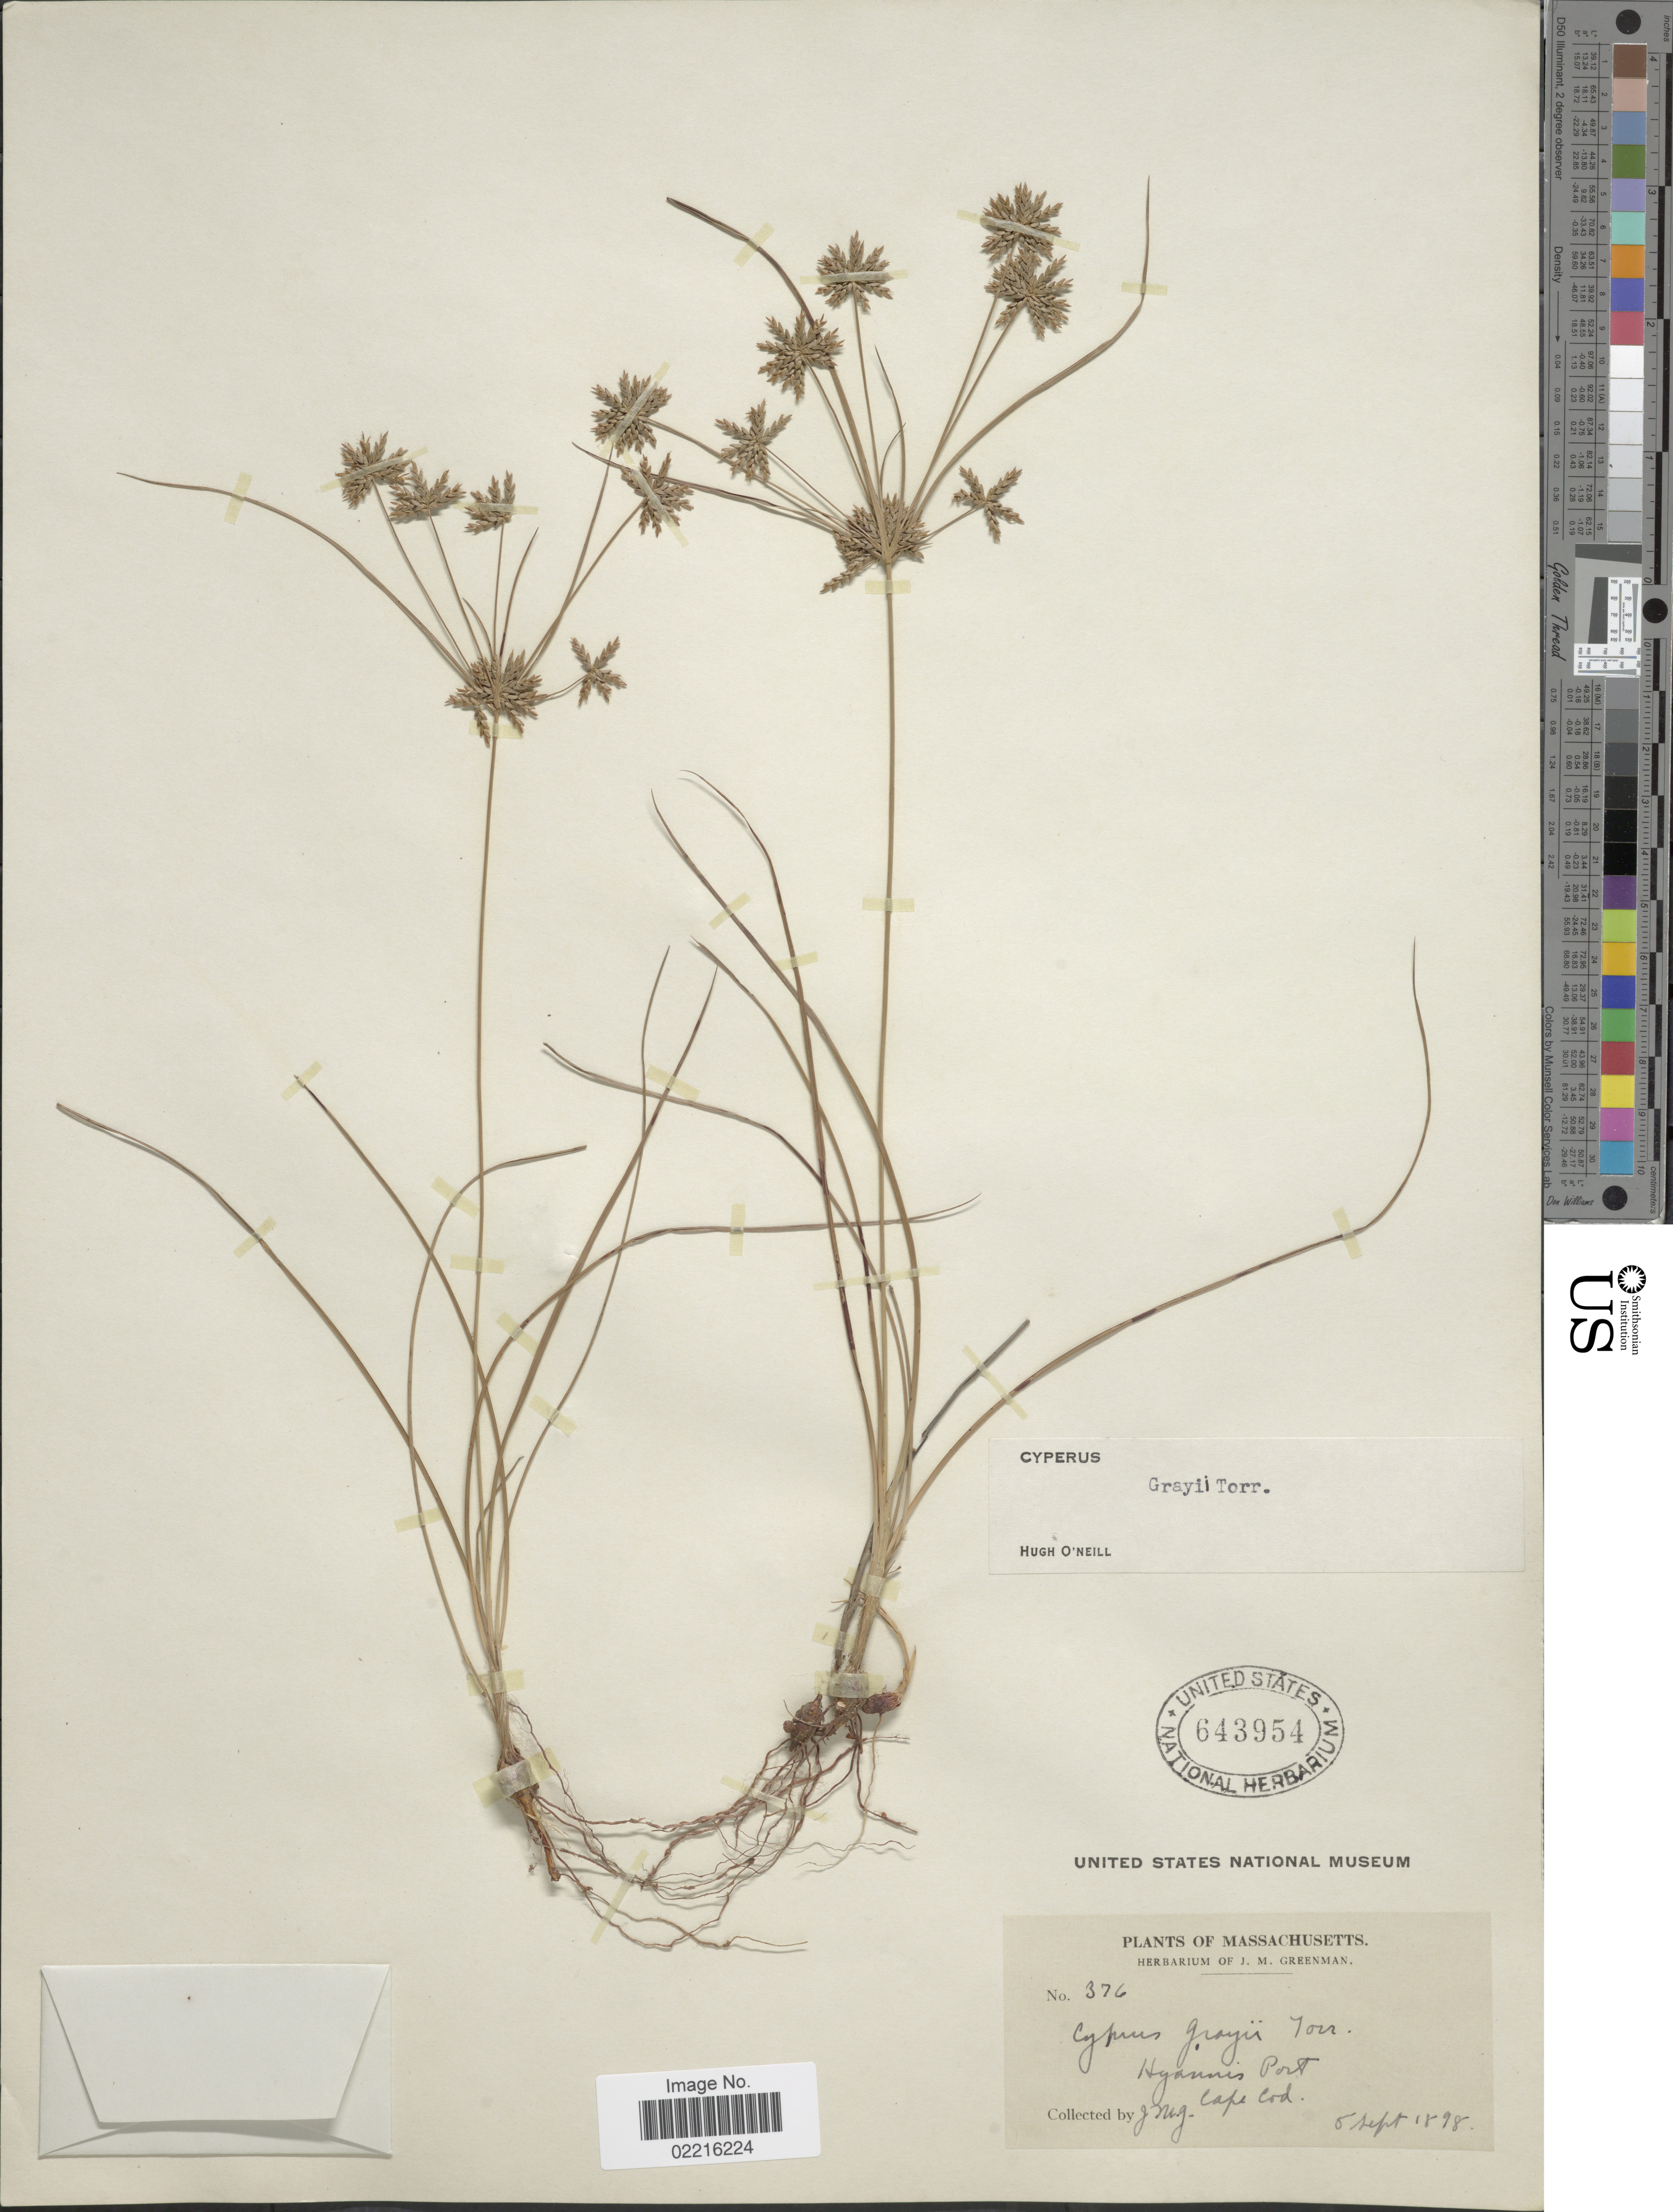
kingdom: Plantae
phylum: Tracheophyta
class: Liliopsida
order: Poales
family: Cyperaceae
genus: Cyperus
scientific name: Cyperus grayi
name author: Torr.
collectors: J. M. Greenman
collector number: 376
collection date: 1898-09-05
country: United States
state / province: Massachusetts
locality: Hyannis Port, Cape Cod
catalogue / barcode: US 643954